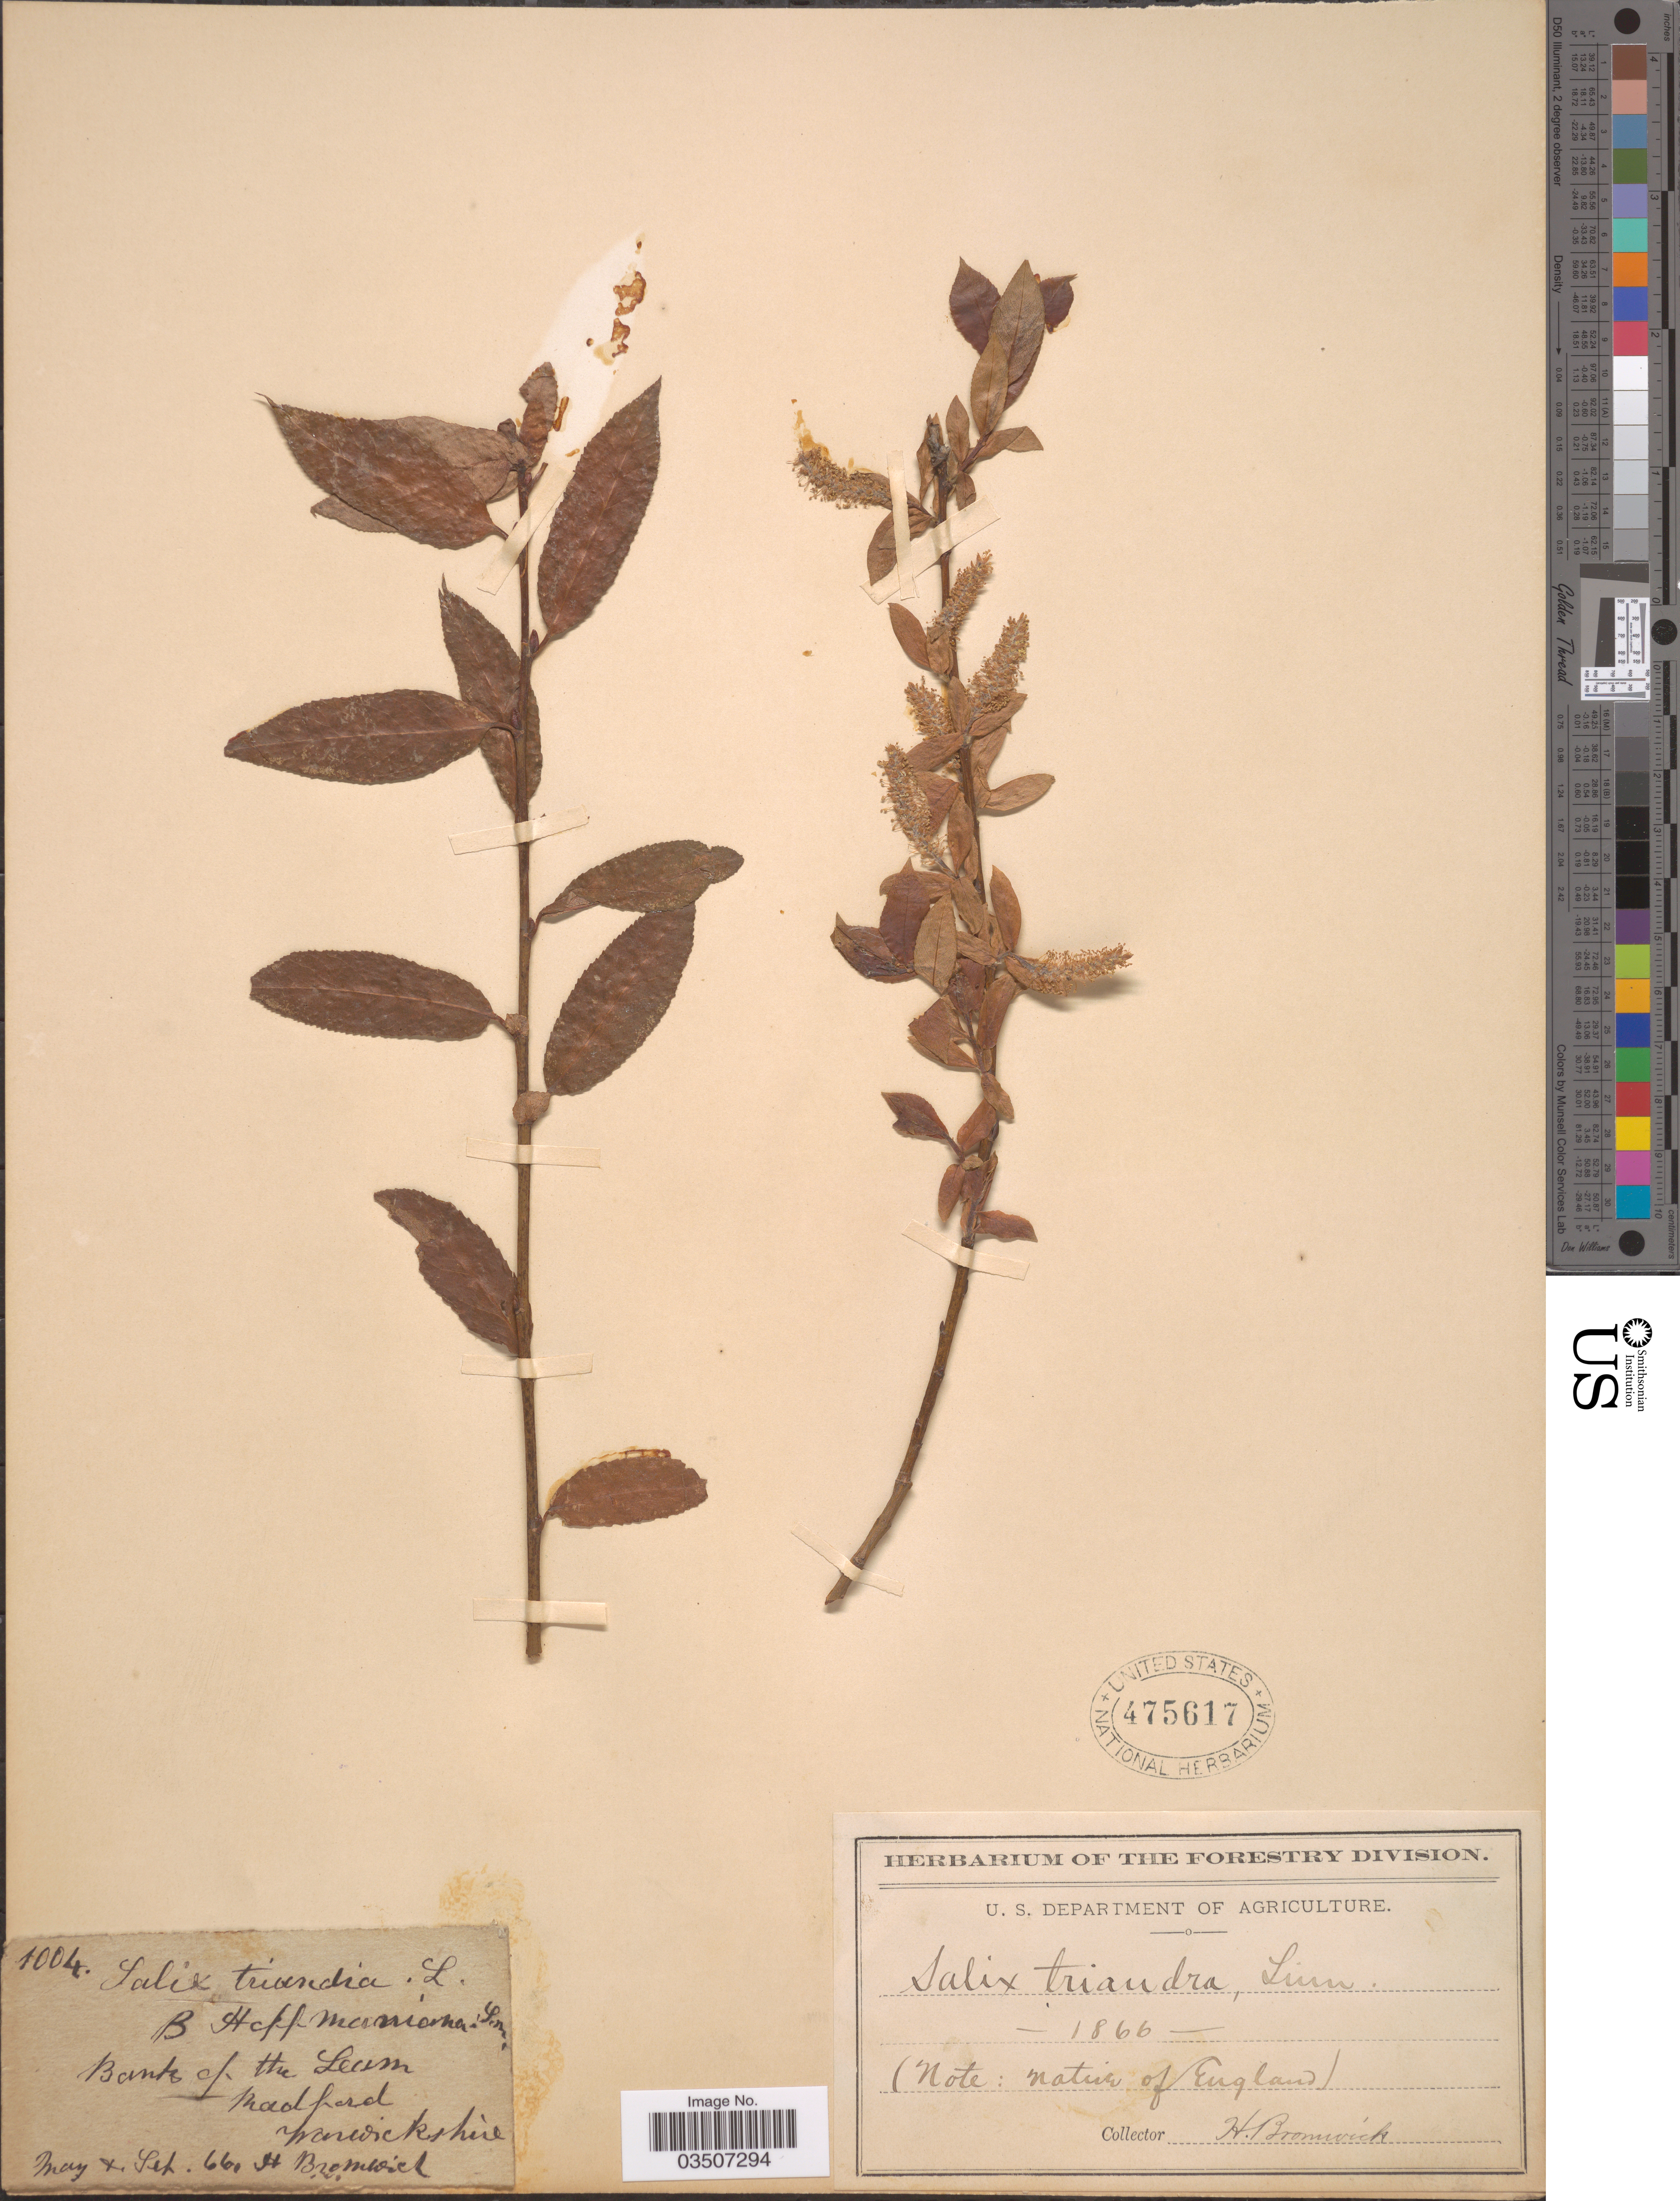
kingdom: Plantae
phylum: Tracheophyta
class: Magnoliopsida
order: Malpighiales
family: Salicaceae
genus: Salix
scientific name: Salix triandra var. hoffmaniana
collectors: H. Bromwich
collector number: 1004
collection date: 1866-05/1866-09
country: United Kingdom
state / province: England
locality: Banks of the Leam Madford Warwickshire.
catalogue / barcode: US 475617